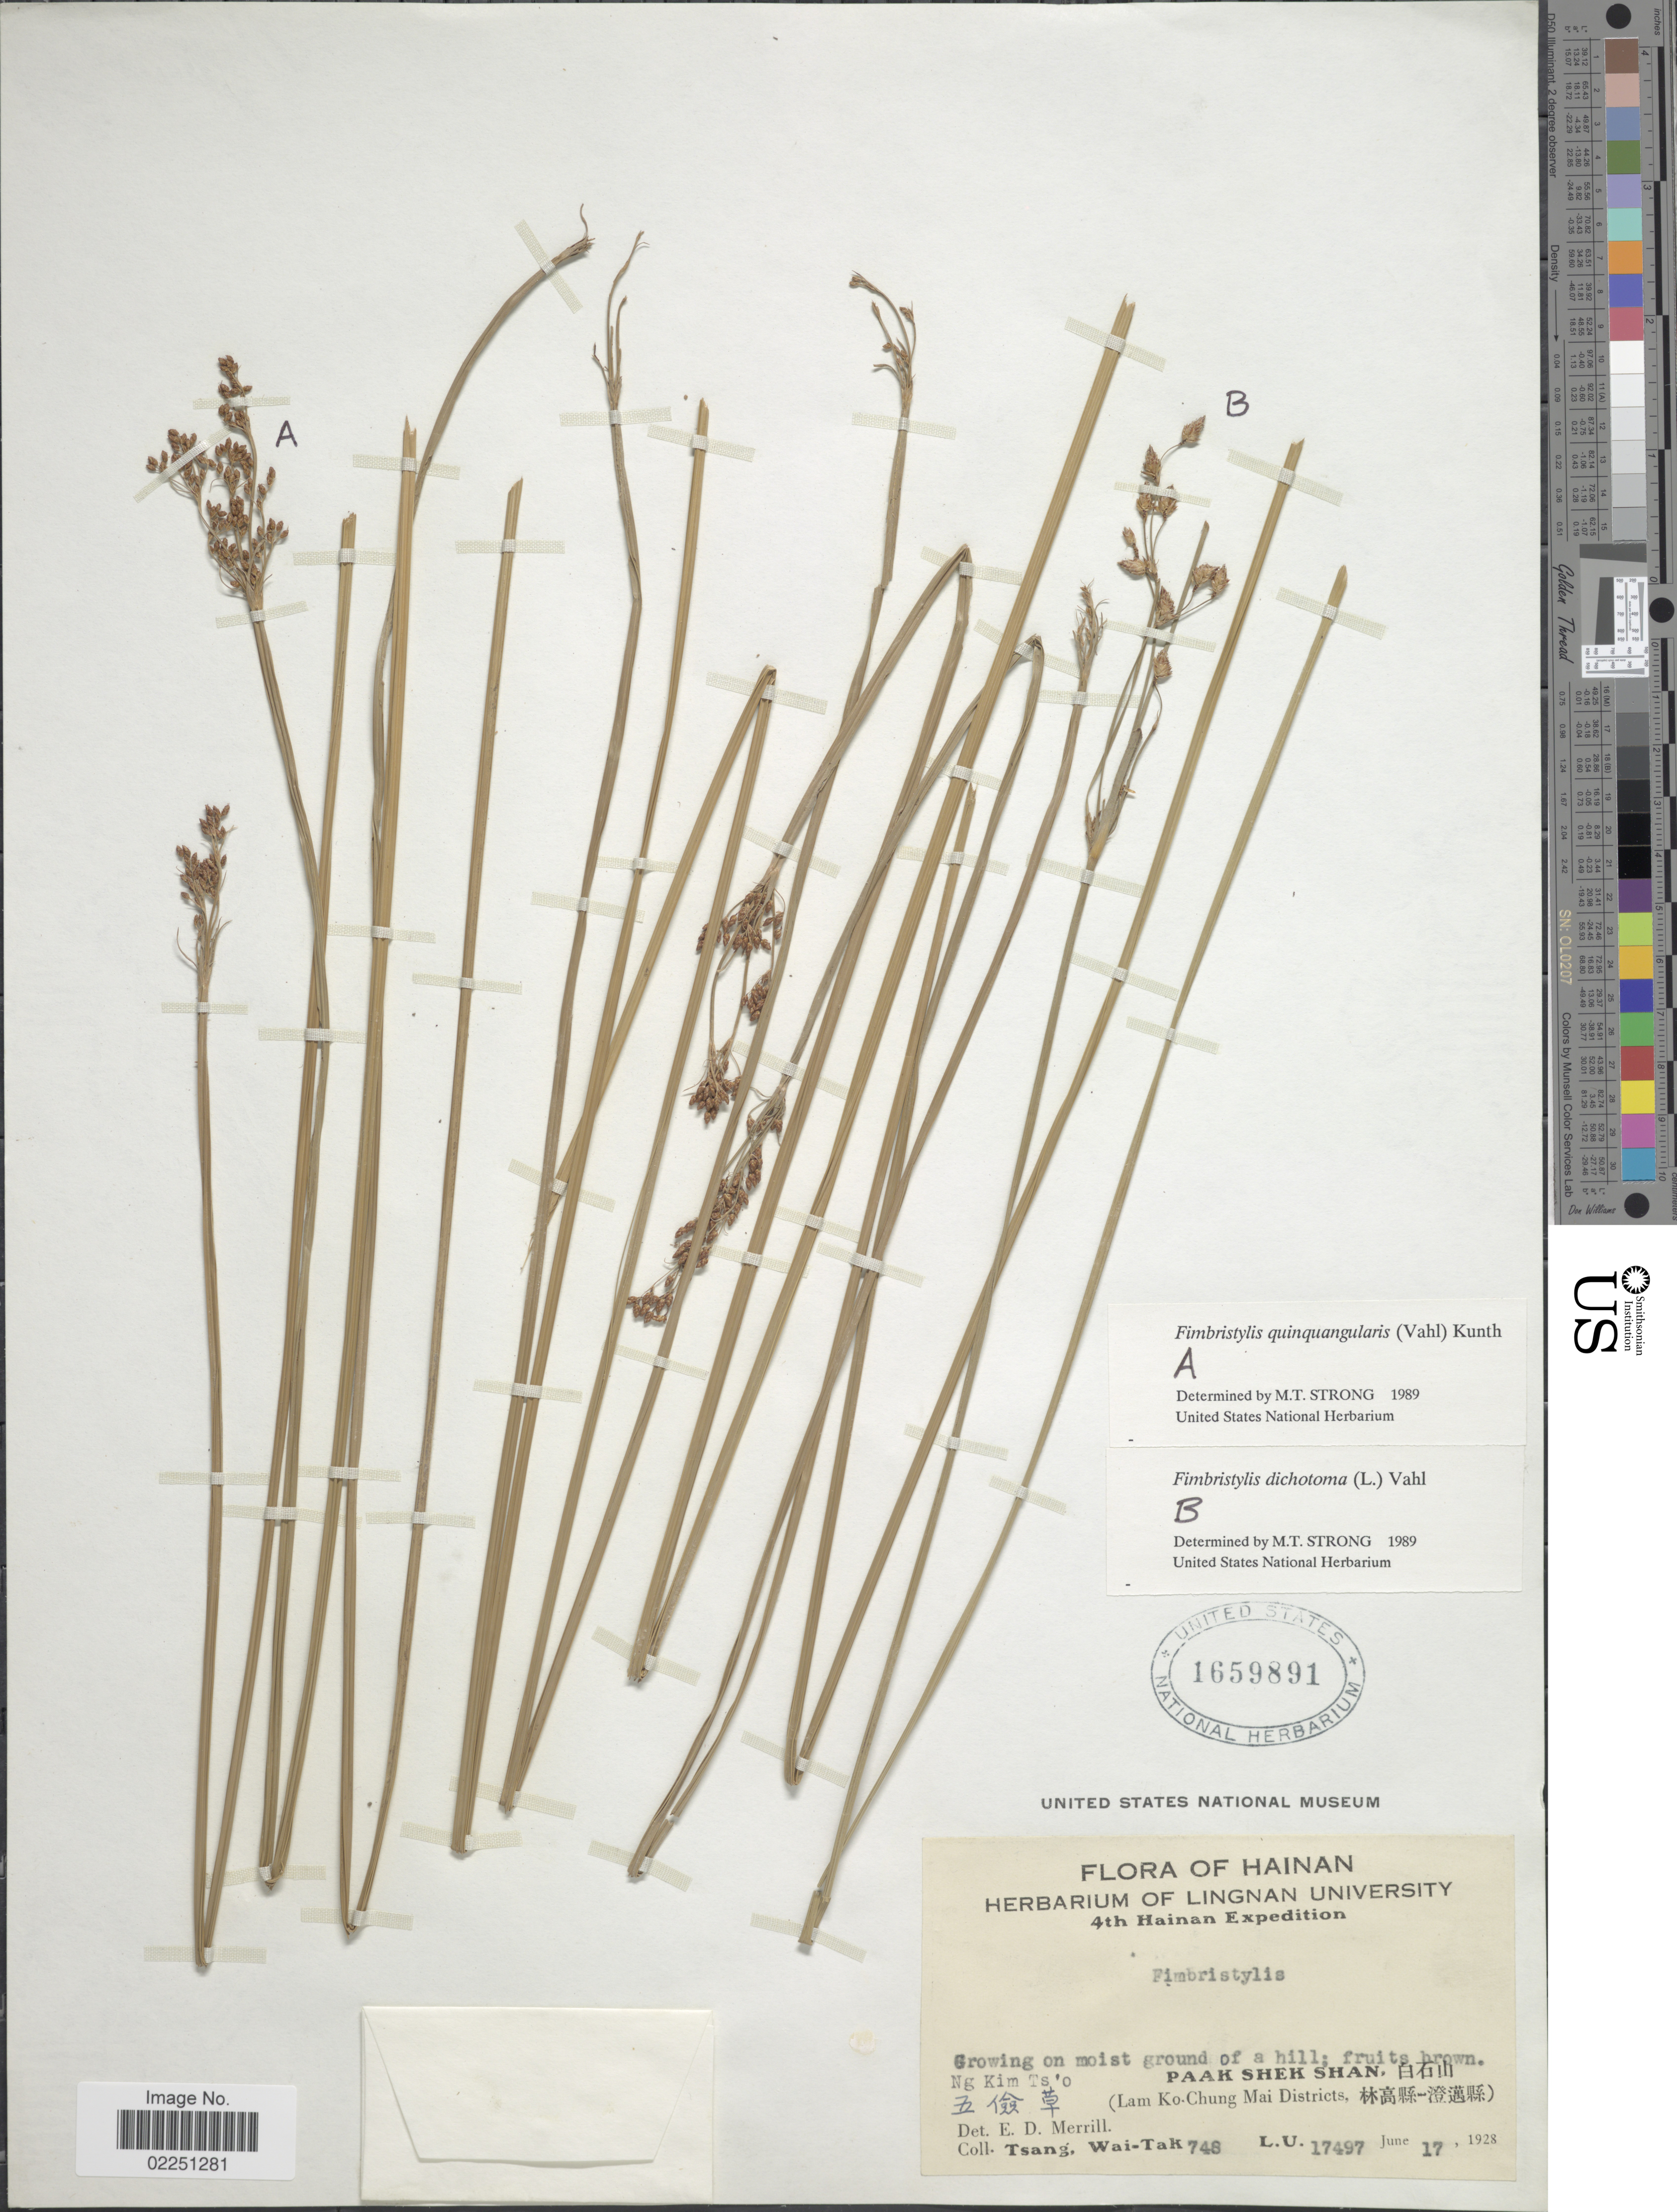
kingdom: Plantae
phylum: Tracheophyta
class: Liliopsida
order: Poales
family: Cyperaceae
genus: Fimbristylis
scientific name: Fimbristylis quinquangularis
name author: (Vahl) Kunth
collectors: W. T. Tsang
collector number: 748/L.U.17497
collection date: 1928-06-17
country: China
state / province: Hainan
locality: Ng Kim Ts'o. Paak Shek Shan (Lam Ko-Chung Mai Districts)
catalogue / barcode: US 1659891